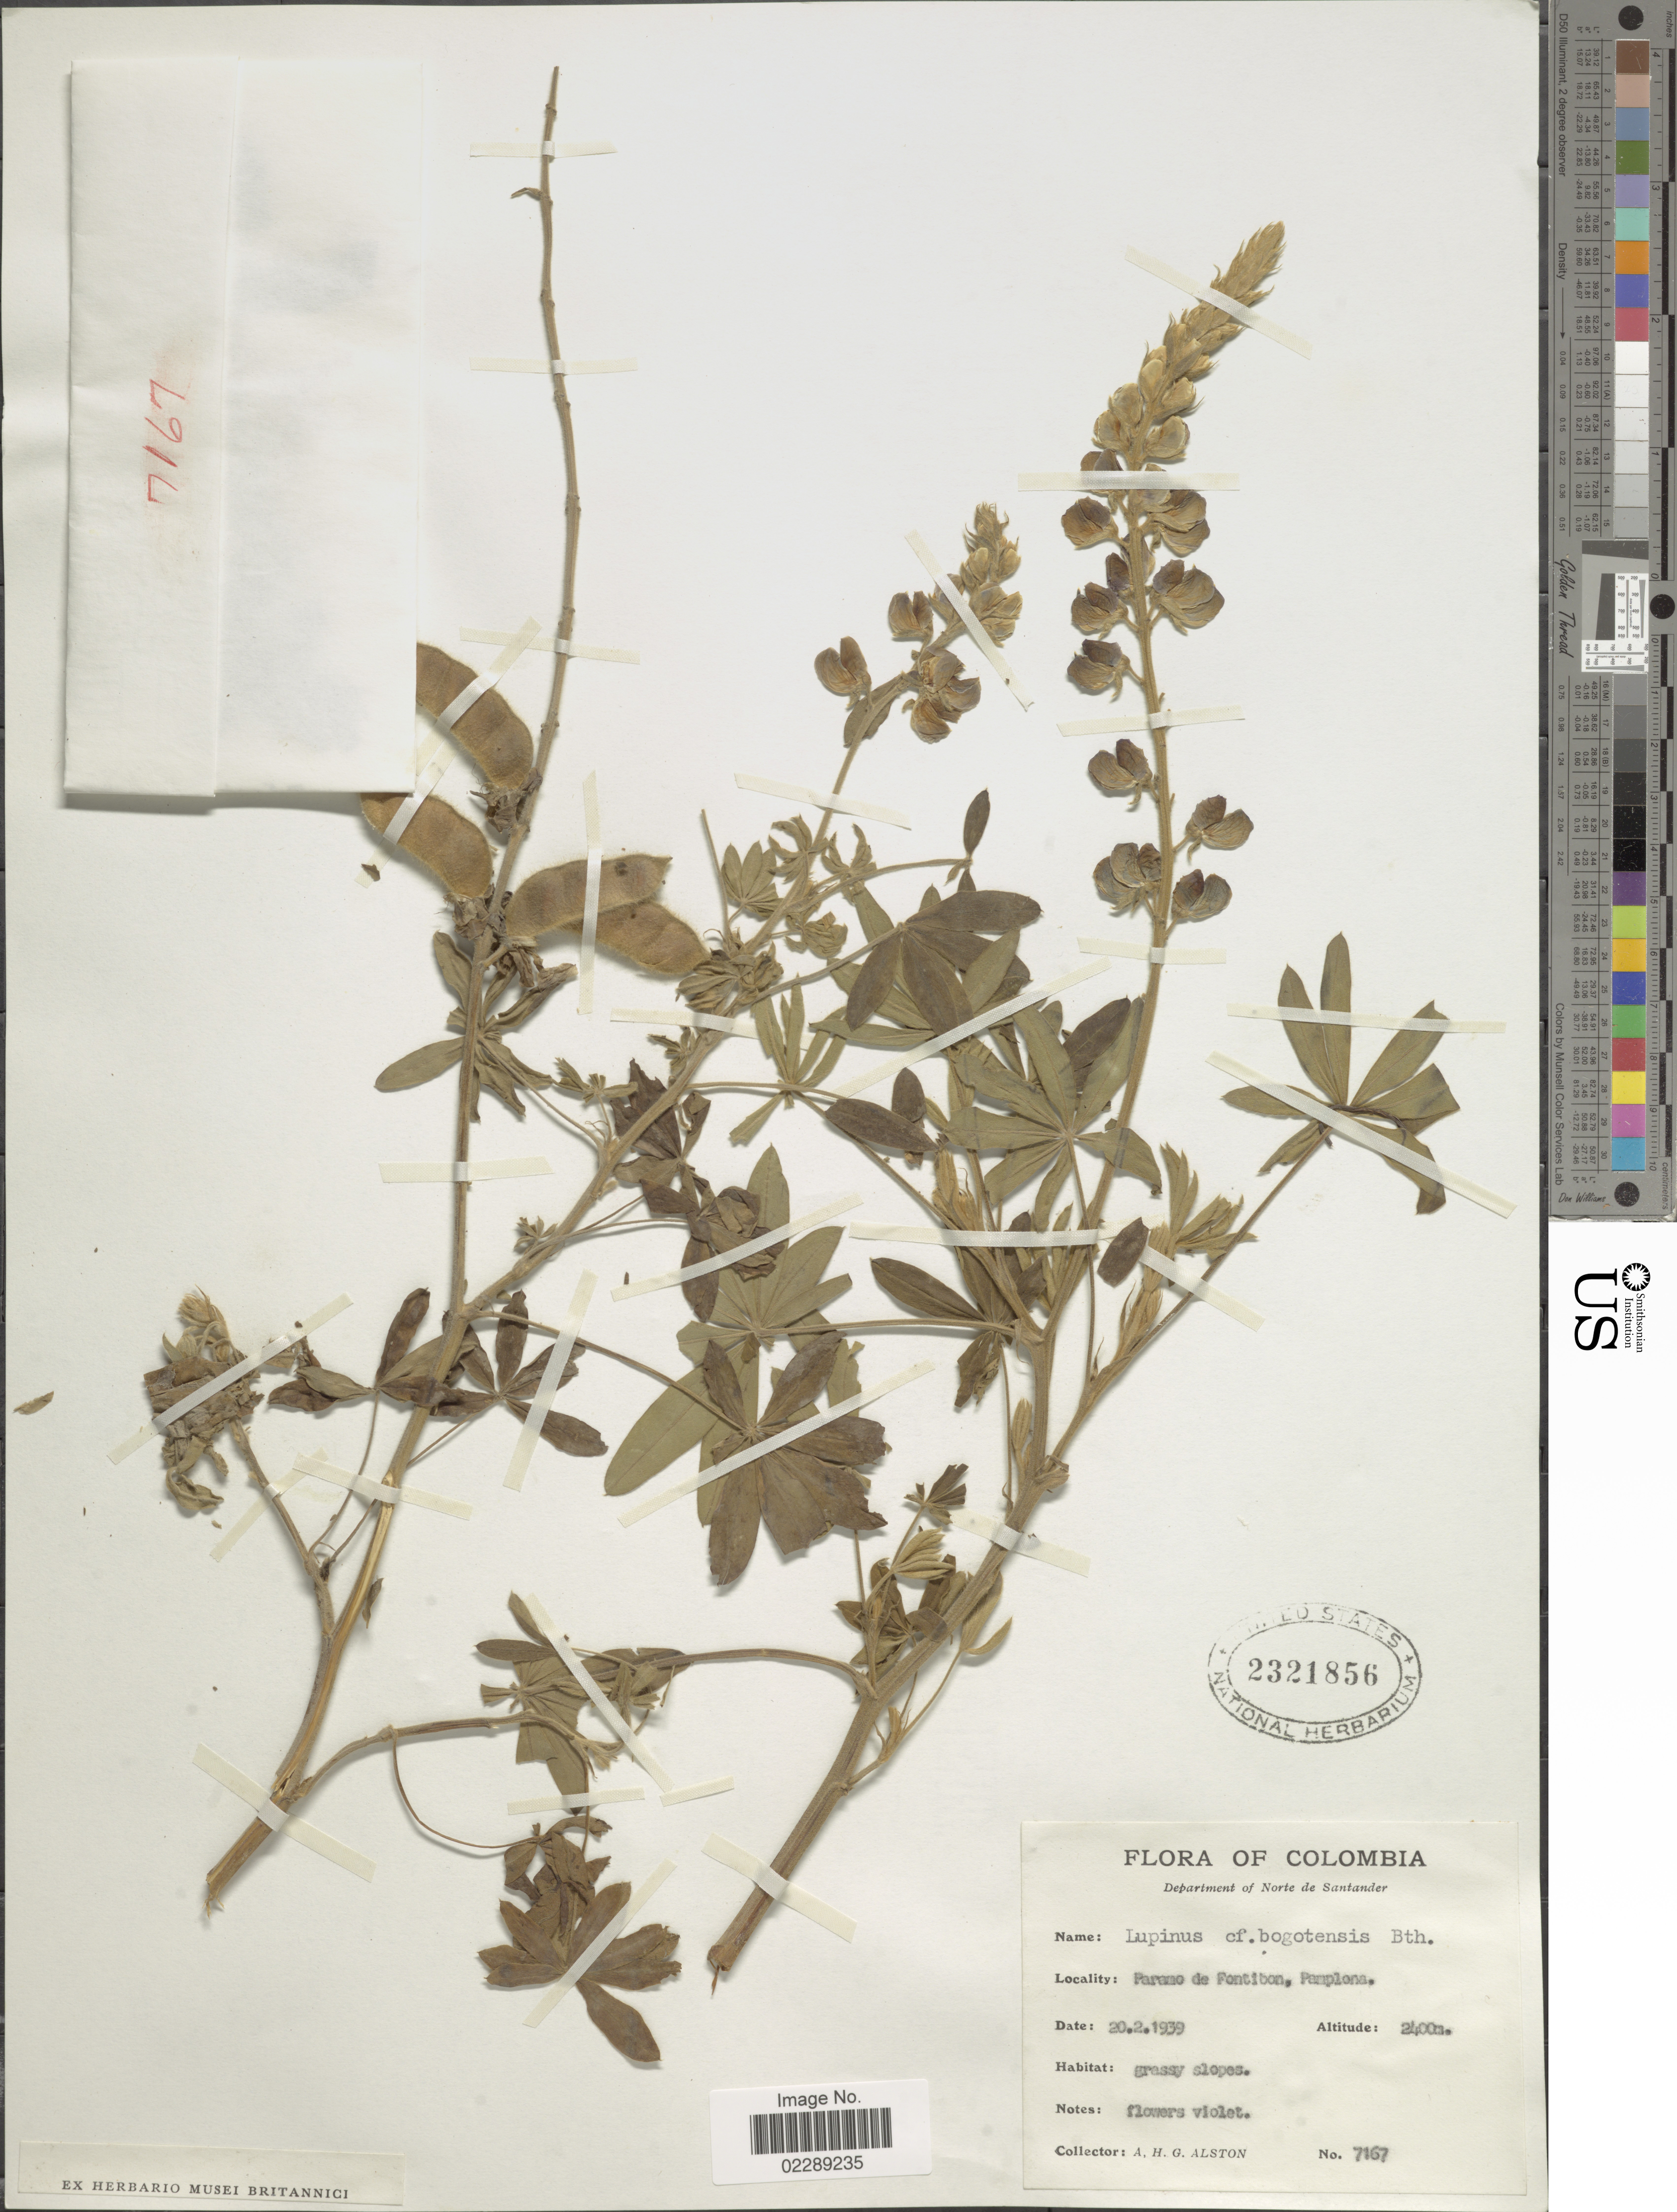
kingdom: Plantae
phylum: Tracheophyta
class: Magnoliopsida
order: Fabales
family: Fabaceae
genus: Lupinus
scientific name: Lupinus bogotensis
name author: Benth.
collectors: A. H. Alston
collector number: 7167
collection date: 1939-02-20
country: Colombia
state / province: Norte de Santander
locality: Department of Norte de Santander. Paramo de Fontibon, Pamplona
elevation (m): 2400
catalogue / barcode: US 2321856